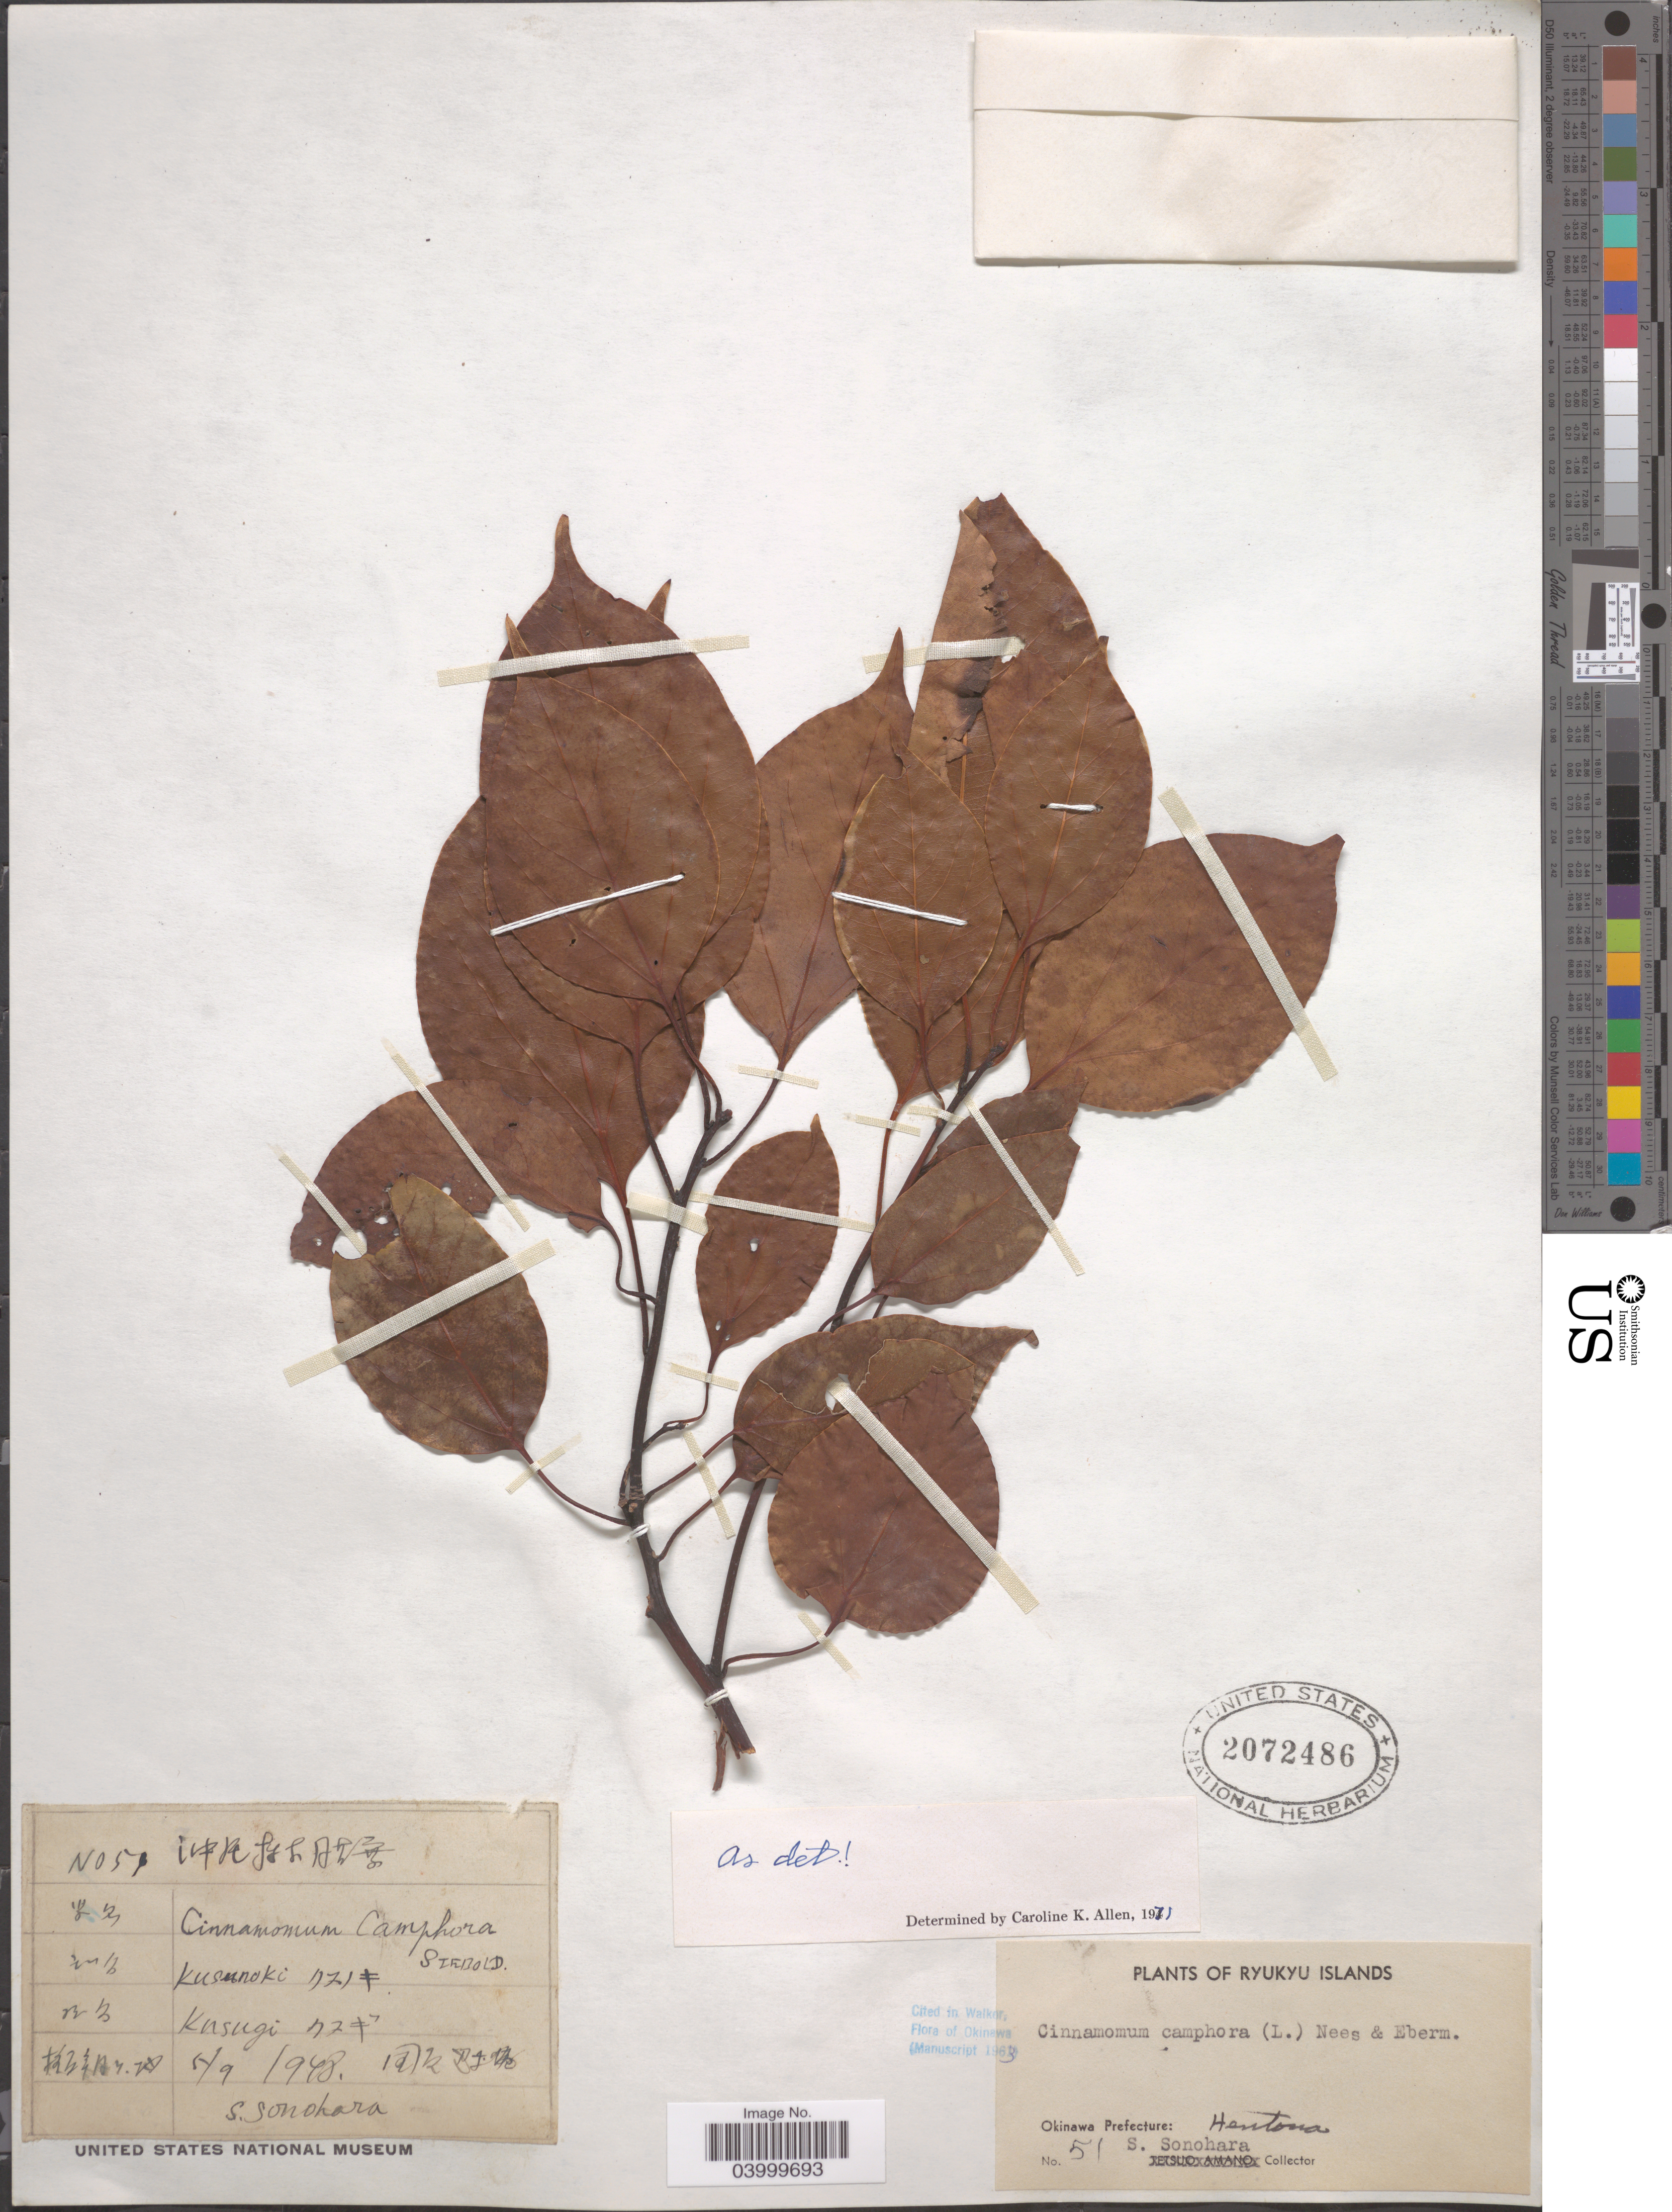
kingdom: Plantae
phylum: Tracheophyta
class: Magnoliopsida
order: Laurales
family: Lauraceae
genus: Cinnamomum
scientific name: Cinnamomum camphora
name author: (L.) J. Presl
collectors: S. Sonohara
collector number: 51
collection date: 1948-09-05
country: Japan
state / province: Okinawa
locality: Kusugi X. Ryukyu Islands. Okinawa Prefecture: Hentona.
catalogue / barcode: US 2072486